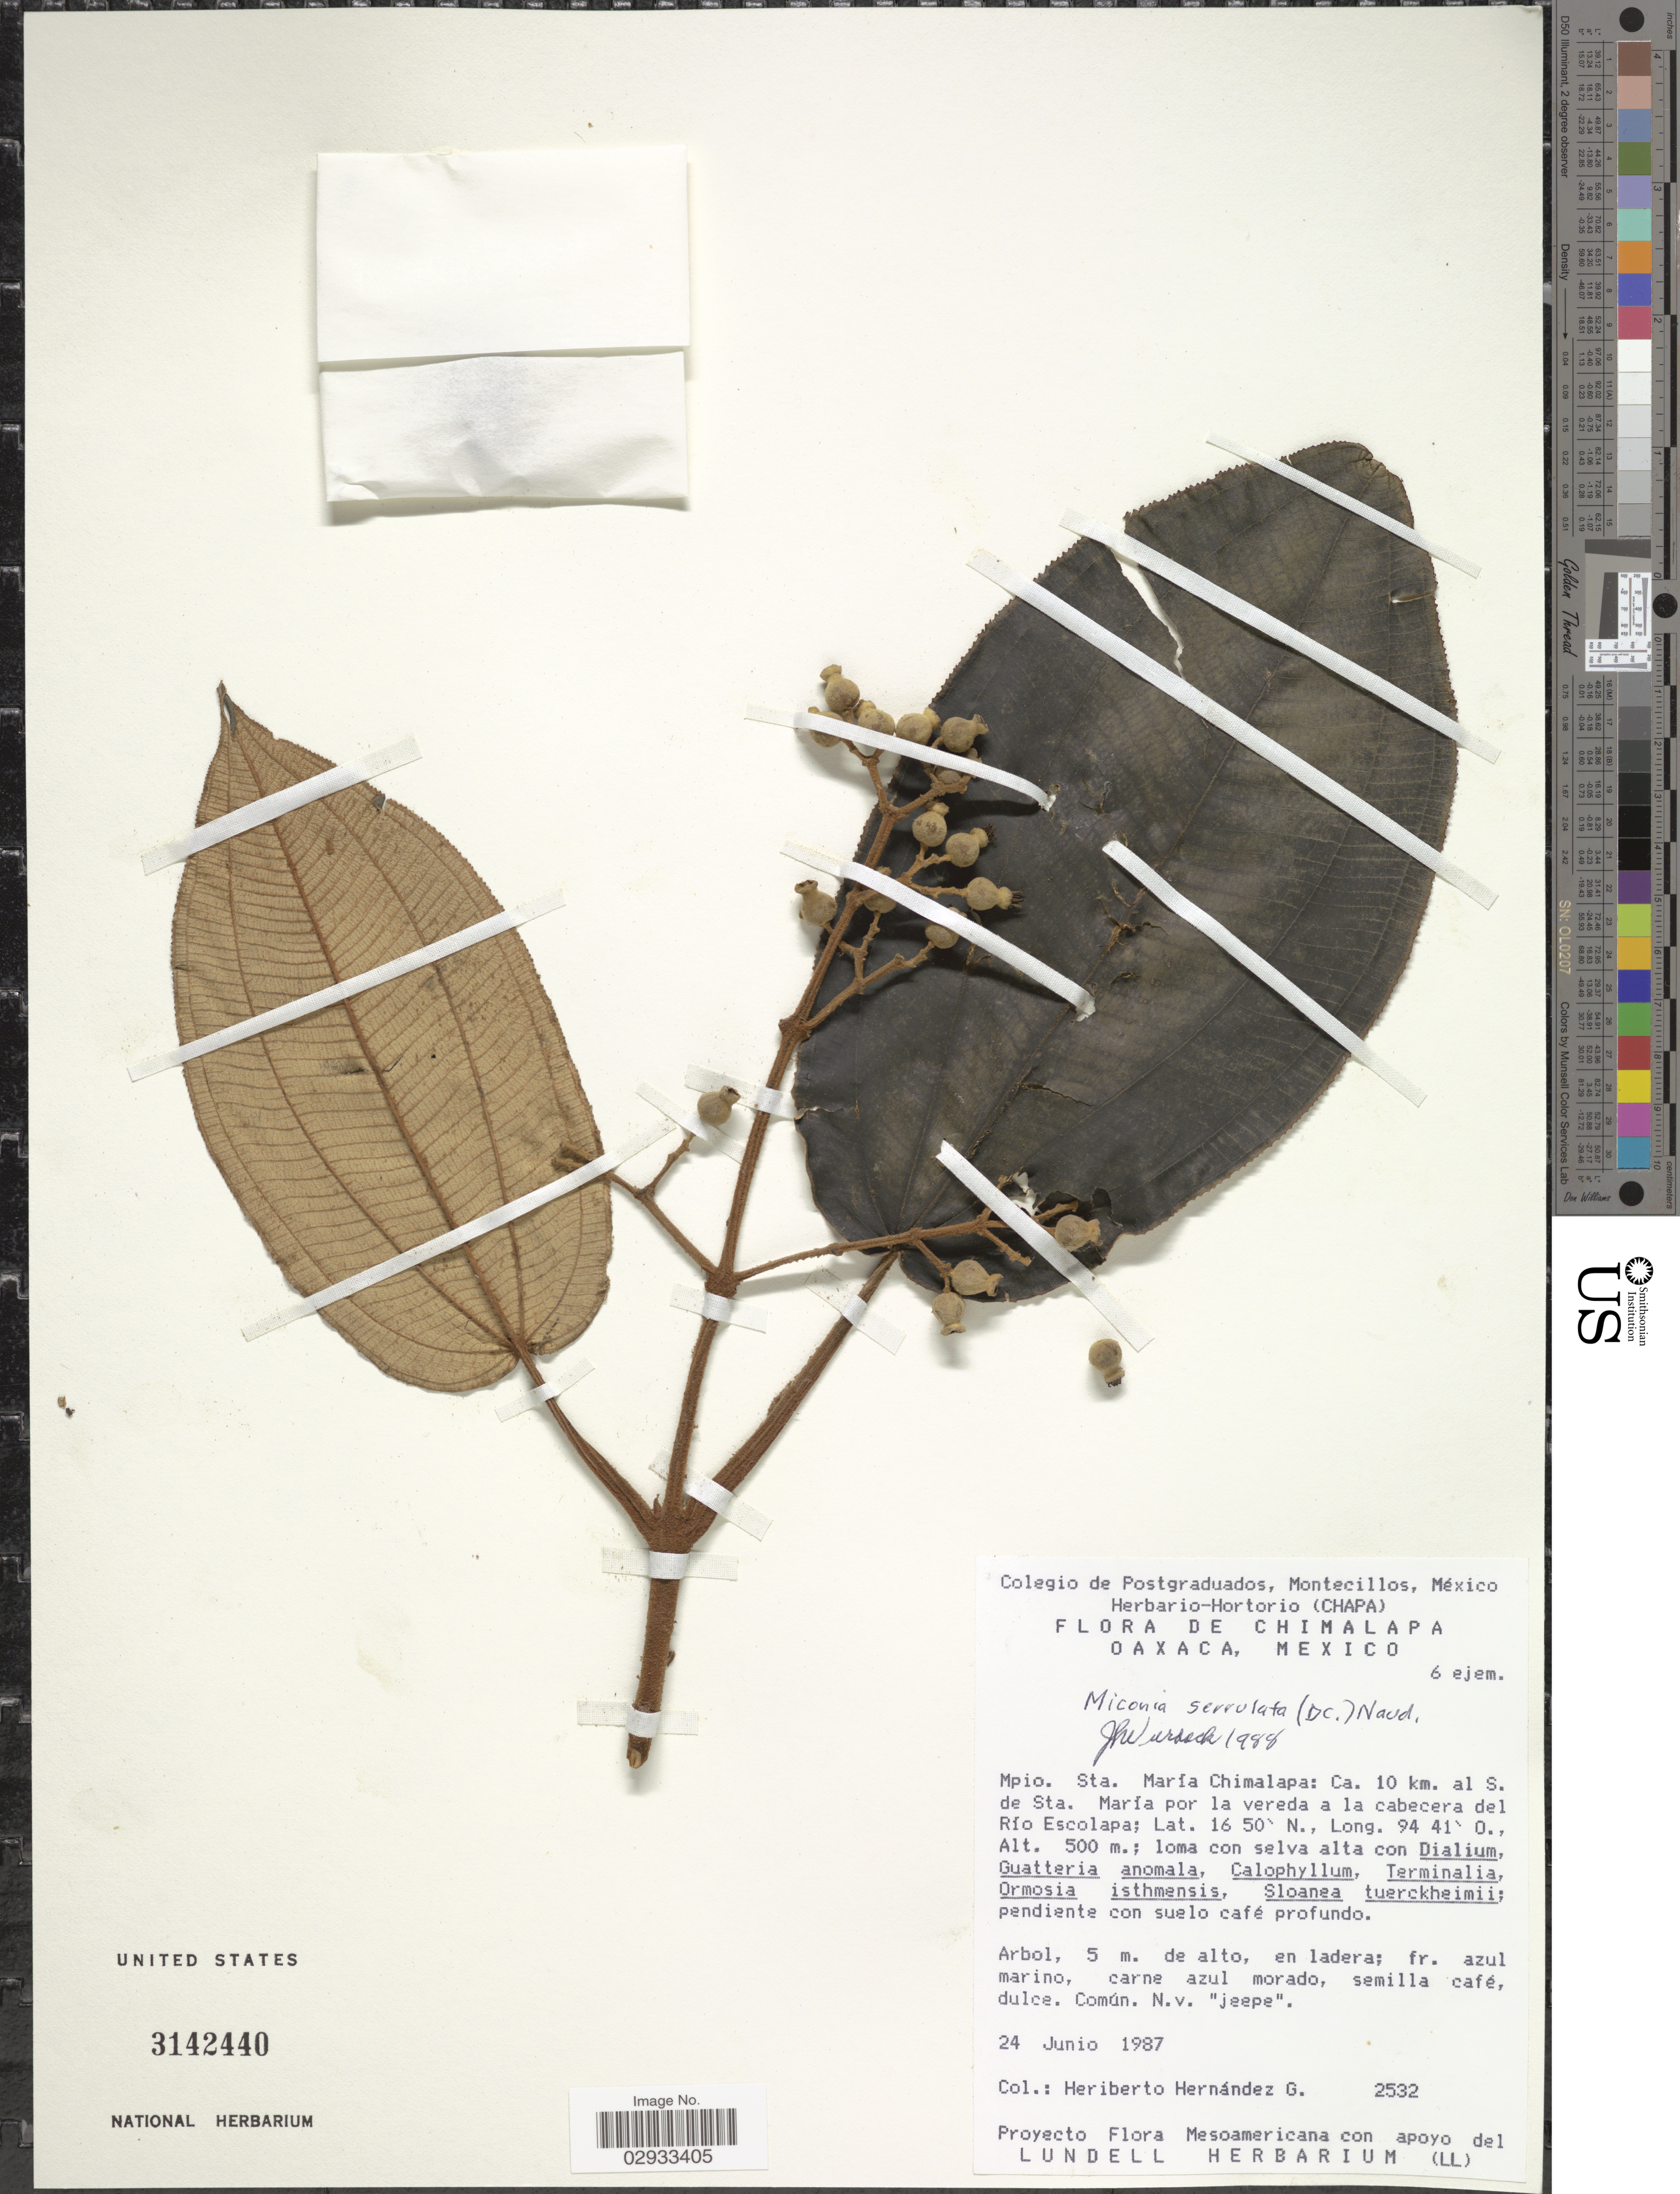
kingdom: Plantae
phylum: Tracheophyta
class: Magnoliopsida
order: Myrtales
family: Melastomataceae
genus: Miconia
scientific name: Miconia serrulata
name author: (DC.) Naudin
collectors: H. Hernandez G.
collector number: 2532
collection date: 1987-06-24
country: Mexico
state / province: Oaxaca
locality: Chimalapa. Mpio. Sta. María Chimalapa: Ca. 10 km. al S. de Sta. María por la vereda a la cabecera del Río Escolapa.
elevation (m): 500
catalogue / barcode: US 3142440